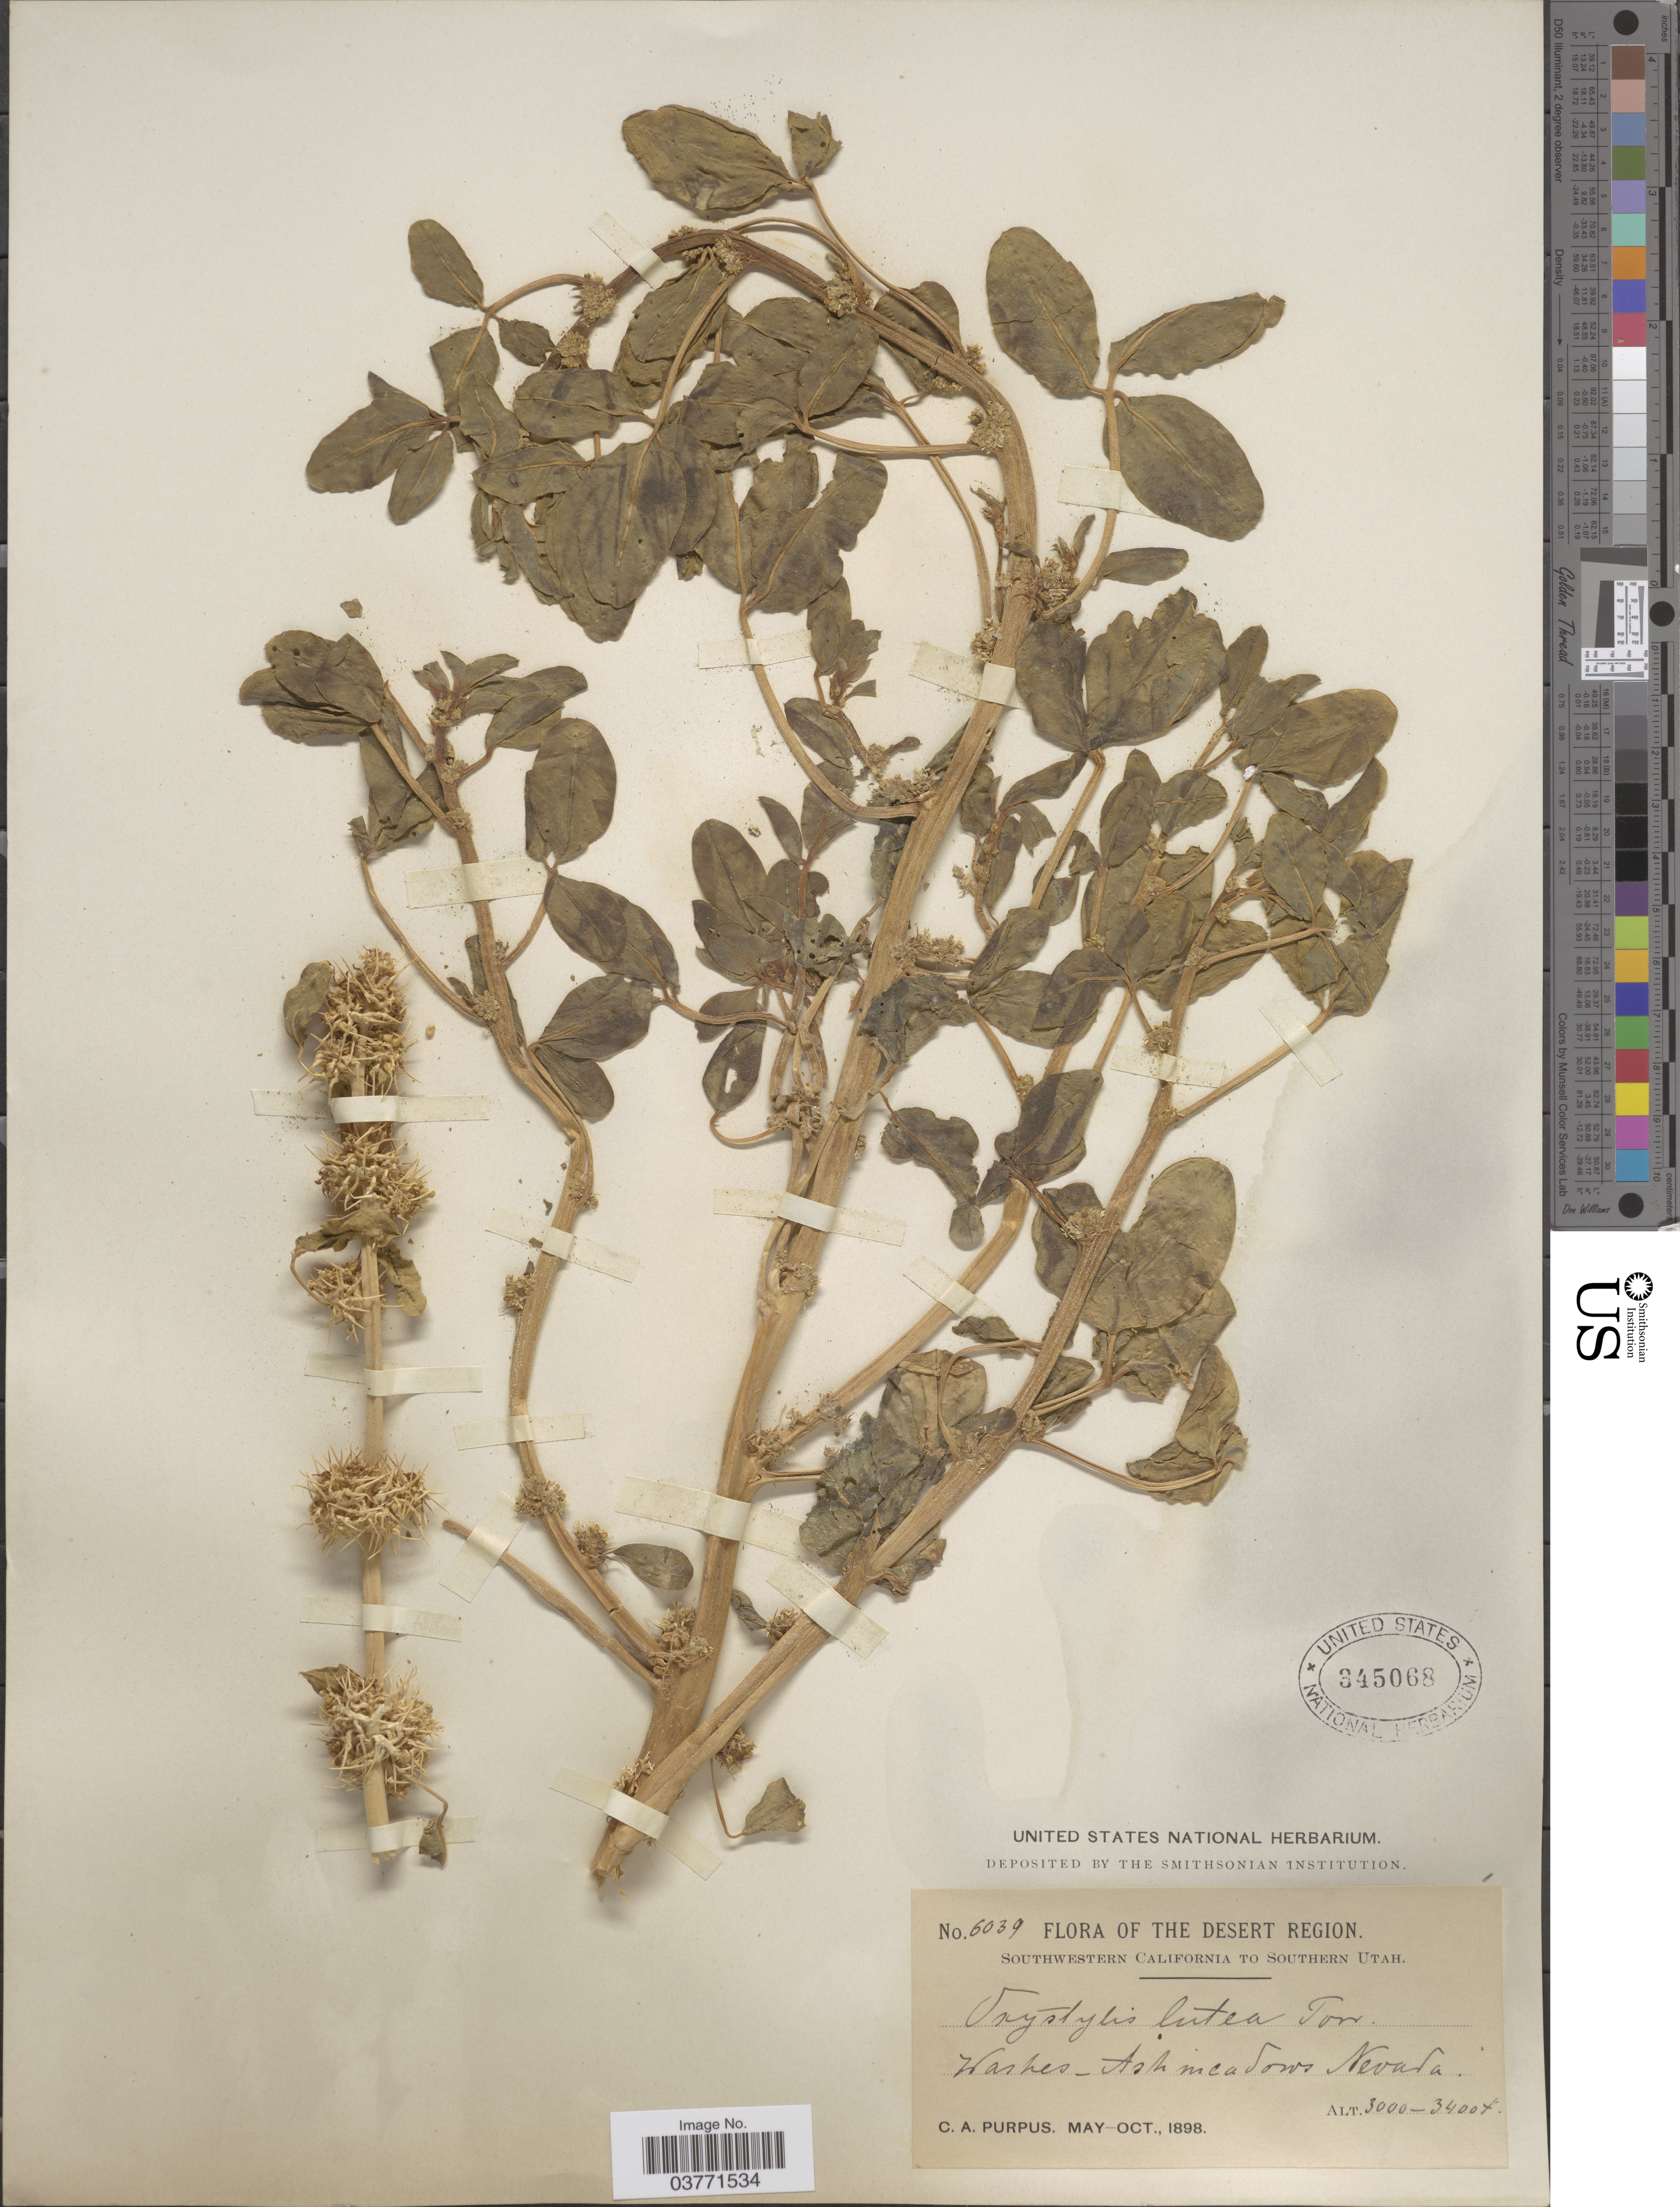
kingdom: Plantae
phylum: Tracheophyta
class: Magnoliopsida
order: Brassicales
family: Cleomaceae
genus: Cleomella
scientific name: Cleomella oxystyloides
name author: Roalson et al.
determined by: Strong, M. T., (US), Smithsonian Institution - National Museum of Natural History (UNITED STATES)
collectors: C. A. Purpus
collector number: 6039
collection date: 1898-05/1898-10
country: United States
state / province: Nevada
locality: The Desert Region. Washes-Ash meadows.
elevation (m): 914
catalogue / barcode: US 345068